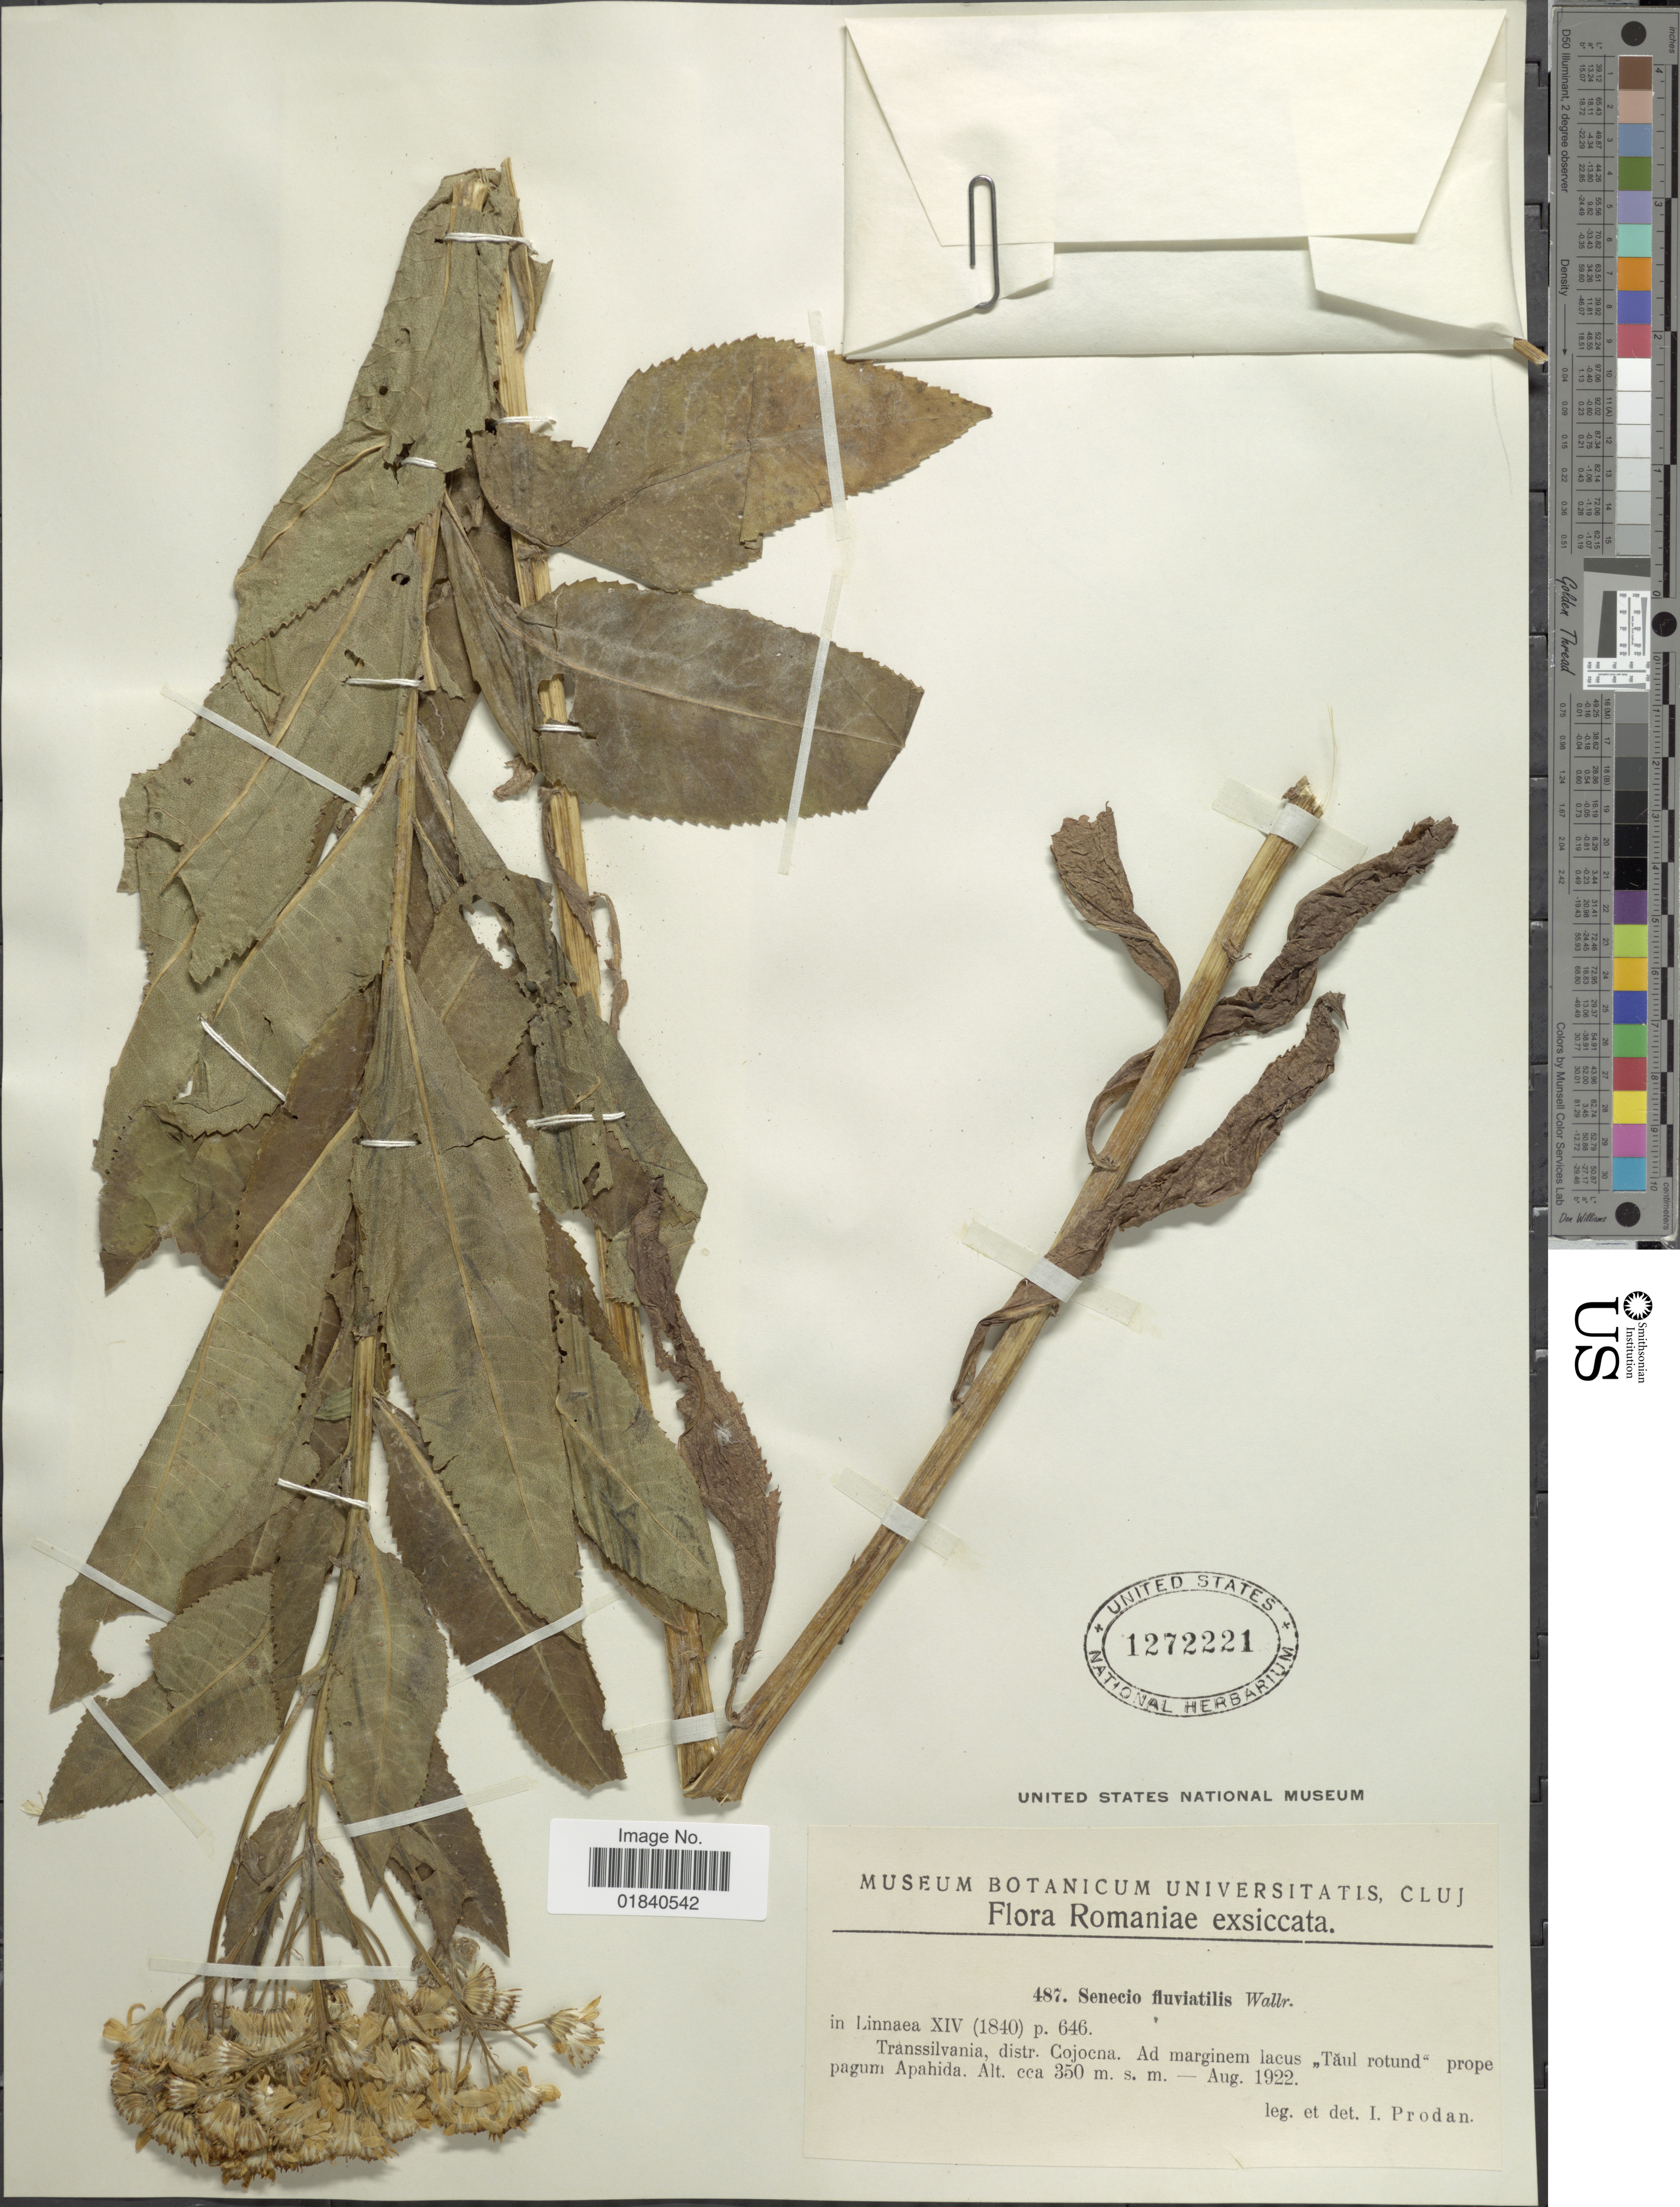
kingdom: Plantae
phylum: Tracheophyta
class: Magnoliopsida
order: Asterales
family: Asteraceae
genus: Senecio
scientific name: Senecio sarracenicus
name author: L.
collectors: J. Prodan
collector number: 487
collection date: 1922-08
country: Romania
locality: Transsilvania, distr. Cojocna. Ad marginem lacus "Taul rotund" prope pagum Apahida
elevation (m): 350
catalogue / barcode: US 1272221